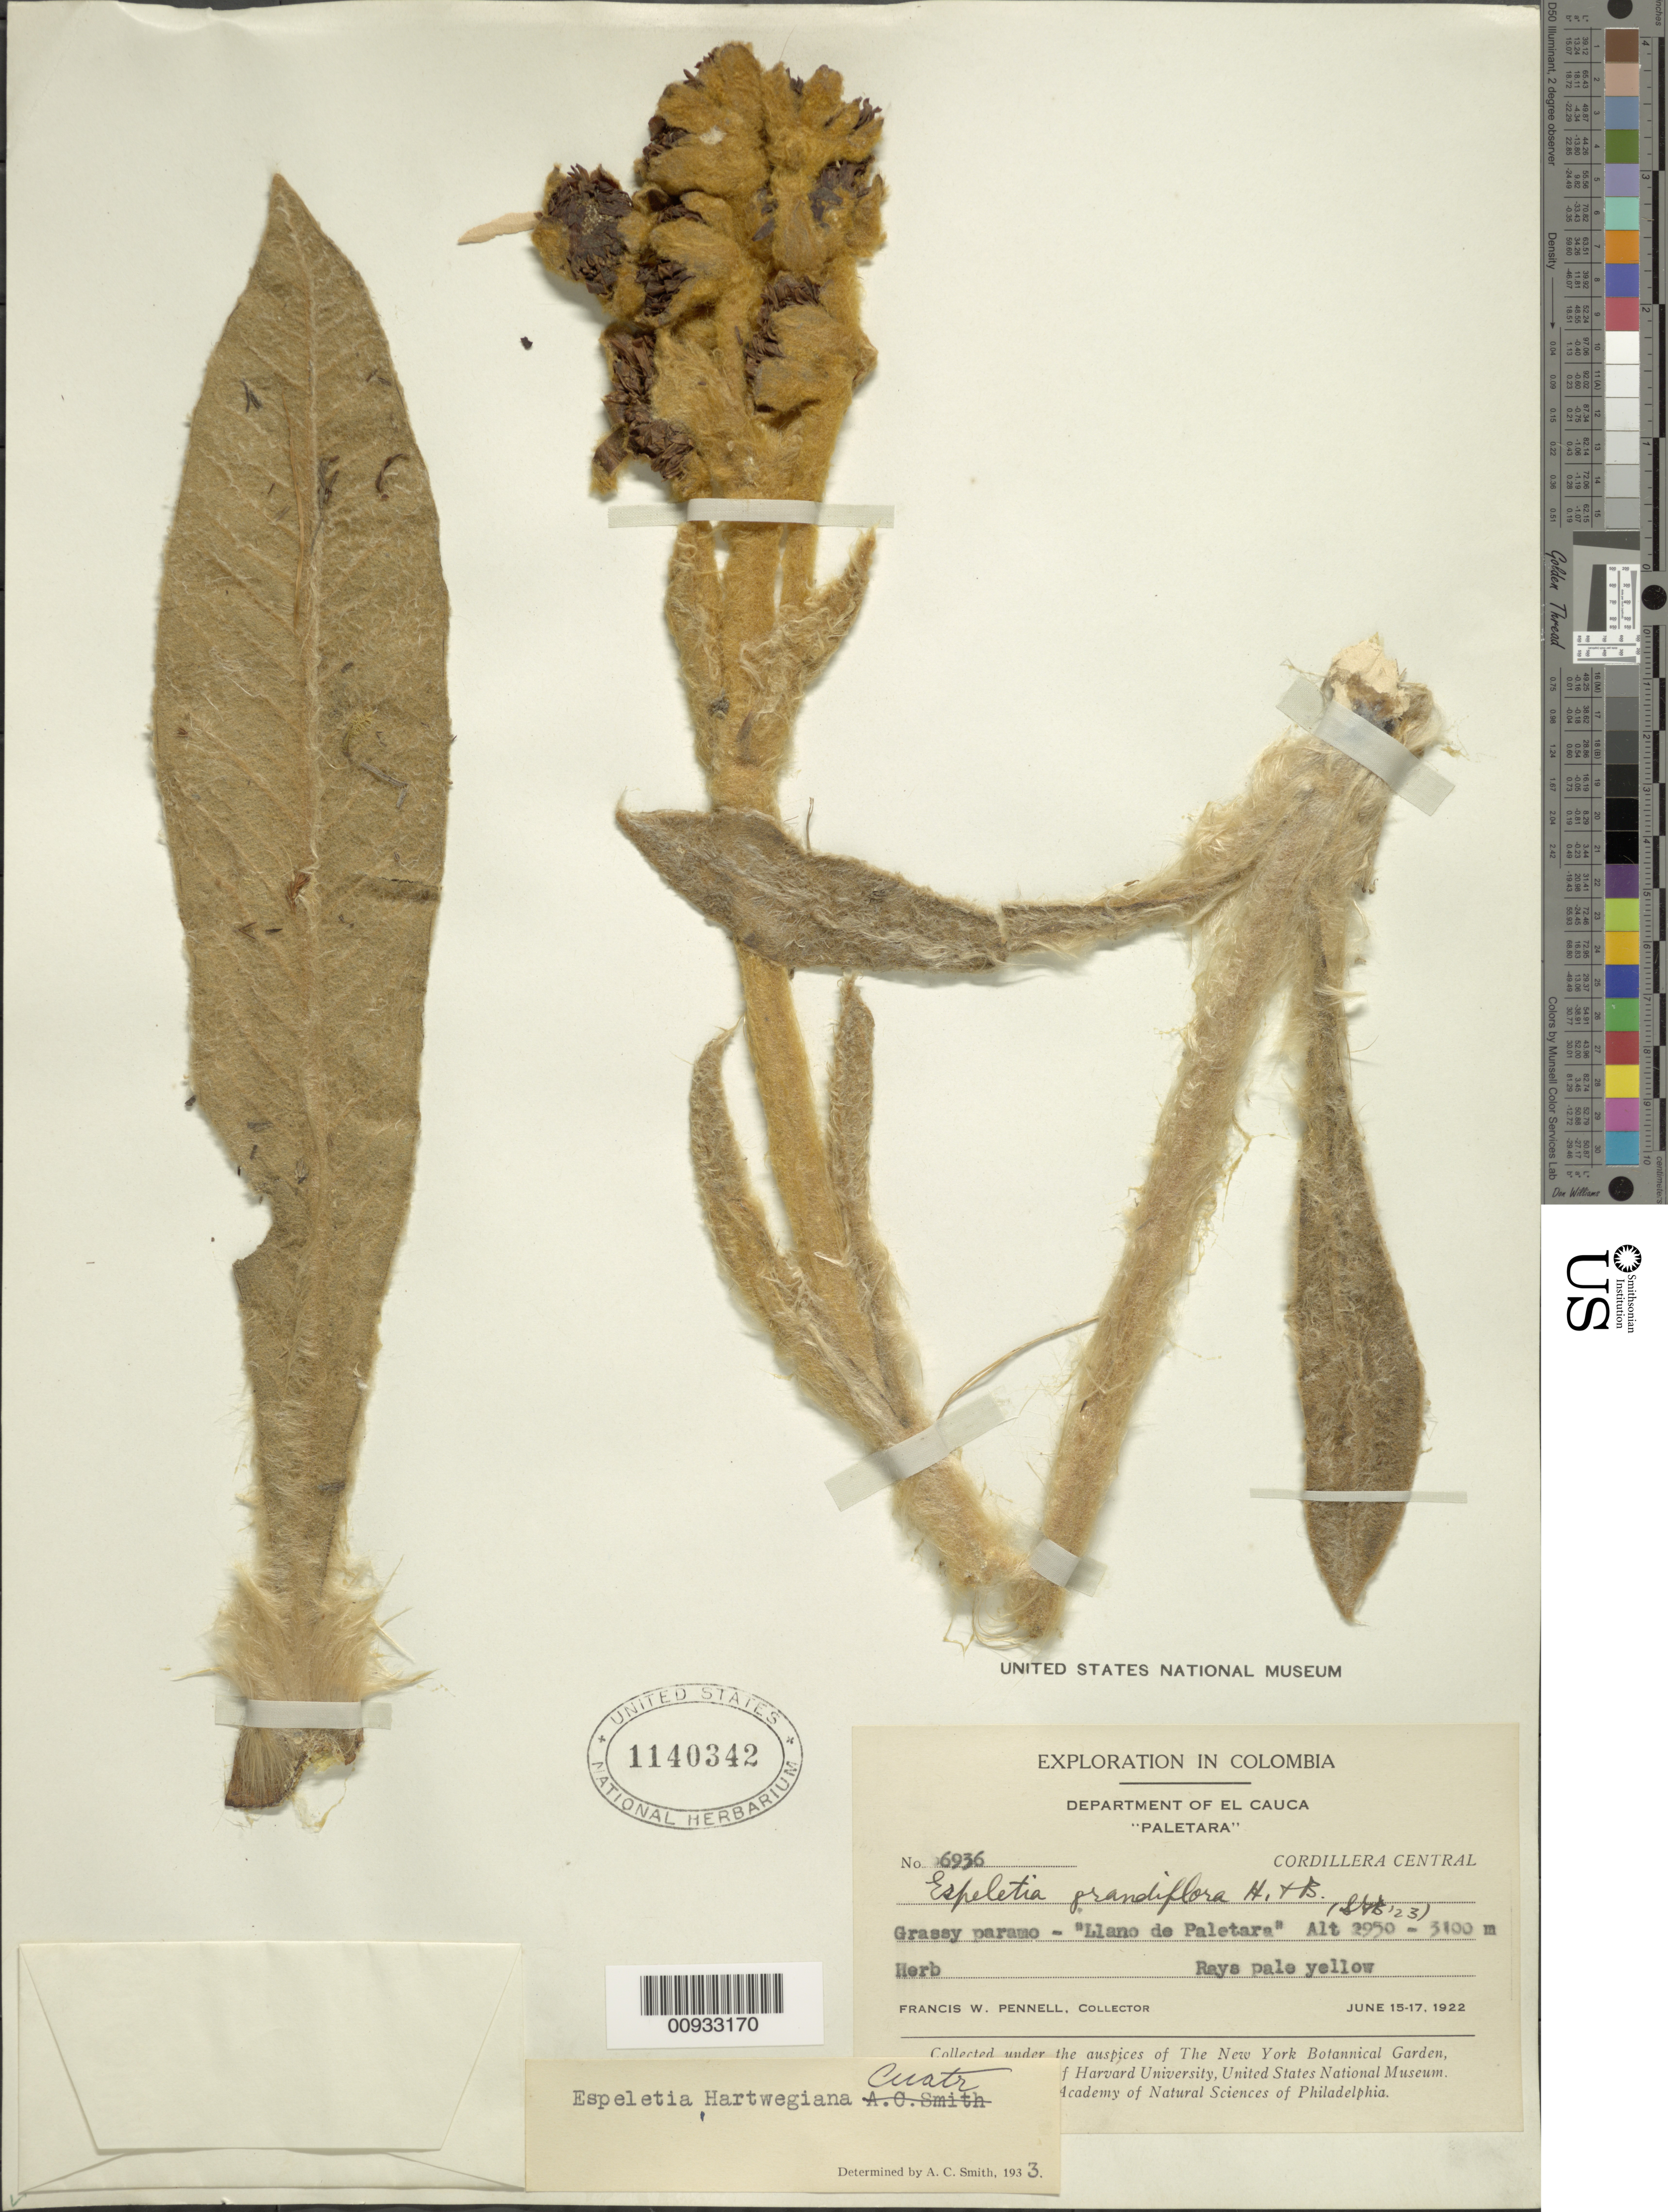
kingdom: Plantae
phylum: Tracheophyta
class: Magnoliopsida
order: Asterales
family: Asteraceae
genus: Espeletia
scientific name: Espeletia hartwegiana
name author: Sch. Bip. ex Cuatrec.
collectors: F. W. Pennell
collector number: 6936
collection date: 1922-06-15/1922-06-17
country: Colombia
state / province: Cauca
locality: Páramo de Paletará.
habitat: Grassy páramo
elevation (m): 2950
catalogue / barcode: US 1140342